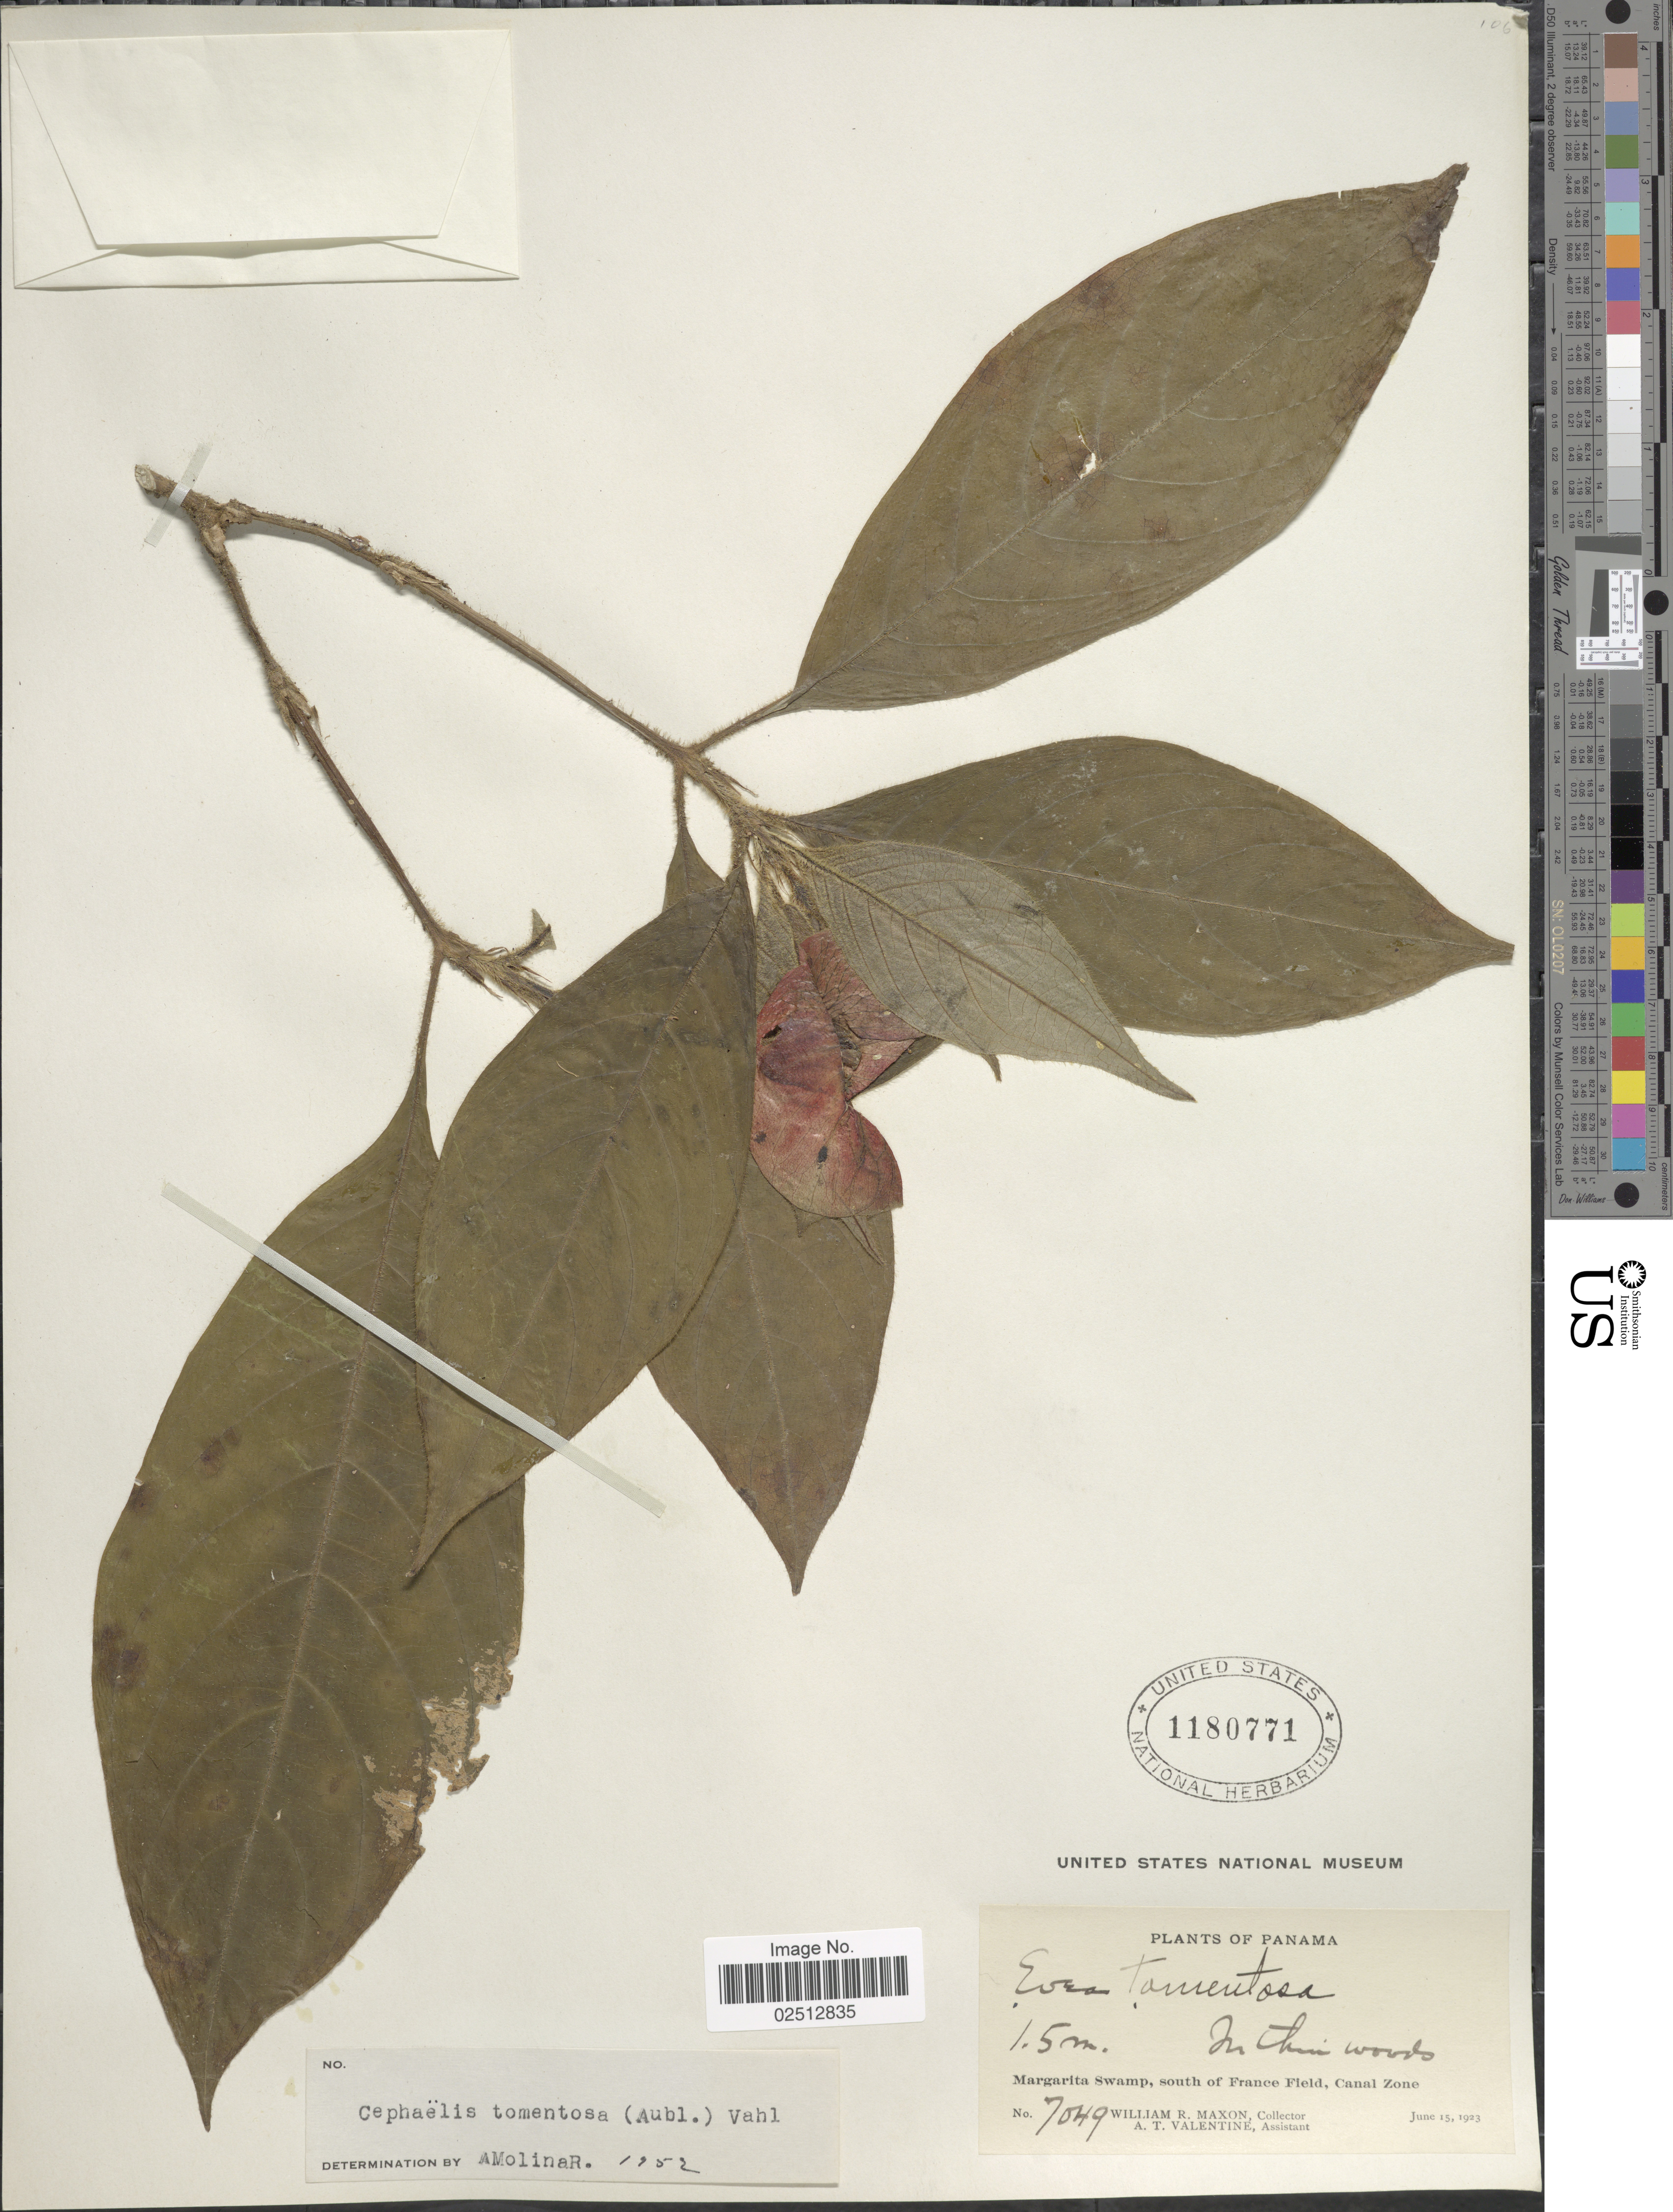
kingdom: Plantae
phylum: Tracheophyta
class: Magnoliopsida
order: Gentianales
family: Rubiaceae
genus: Psychotria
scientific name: Psychotria poeppigiana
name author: Müll. Arg.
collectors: W. R. Maxon & A. Valentine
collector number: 7049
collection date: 1923-06-15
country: Panama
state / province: Colón / Panamá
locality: Margarita Swamp, south of France Field, Canal Zone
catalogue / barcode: US 1180771